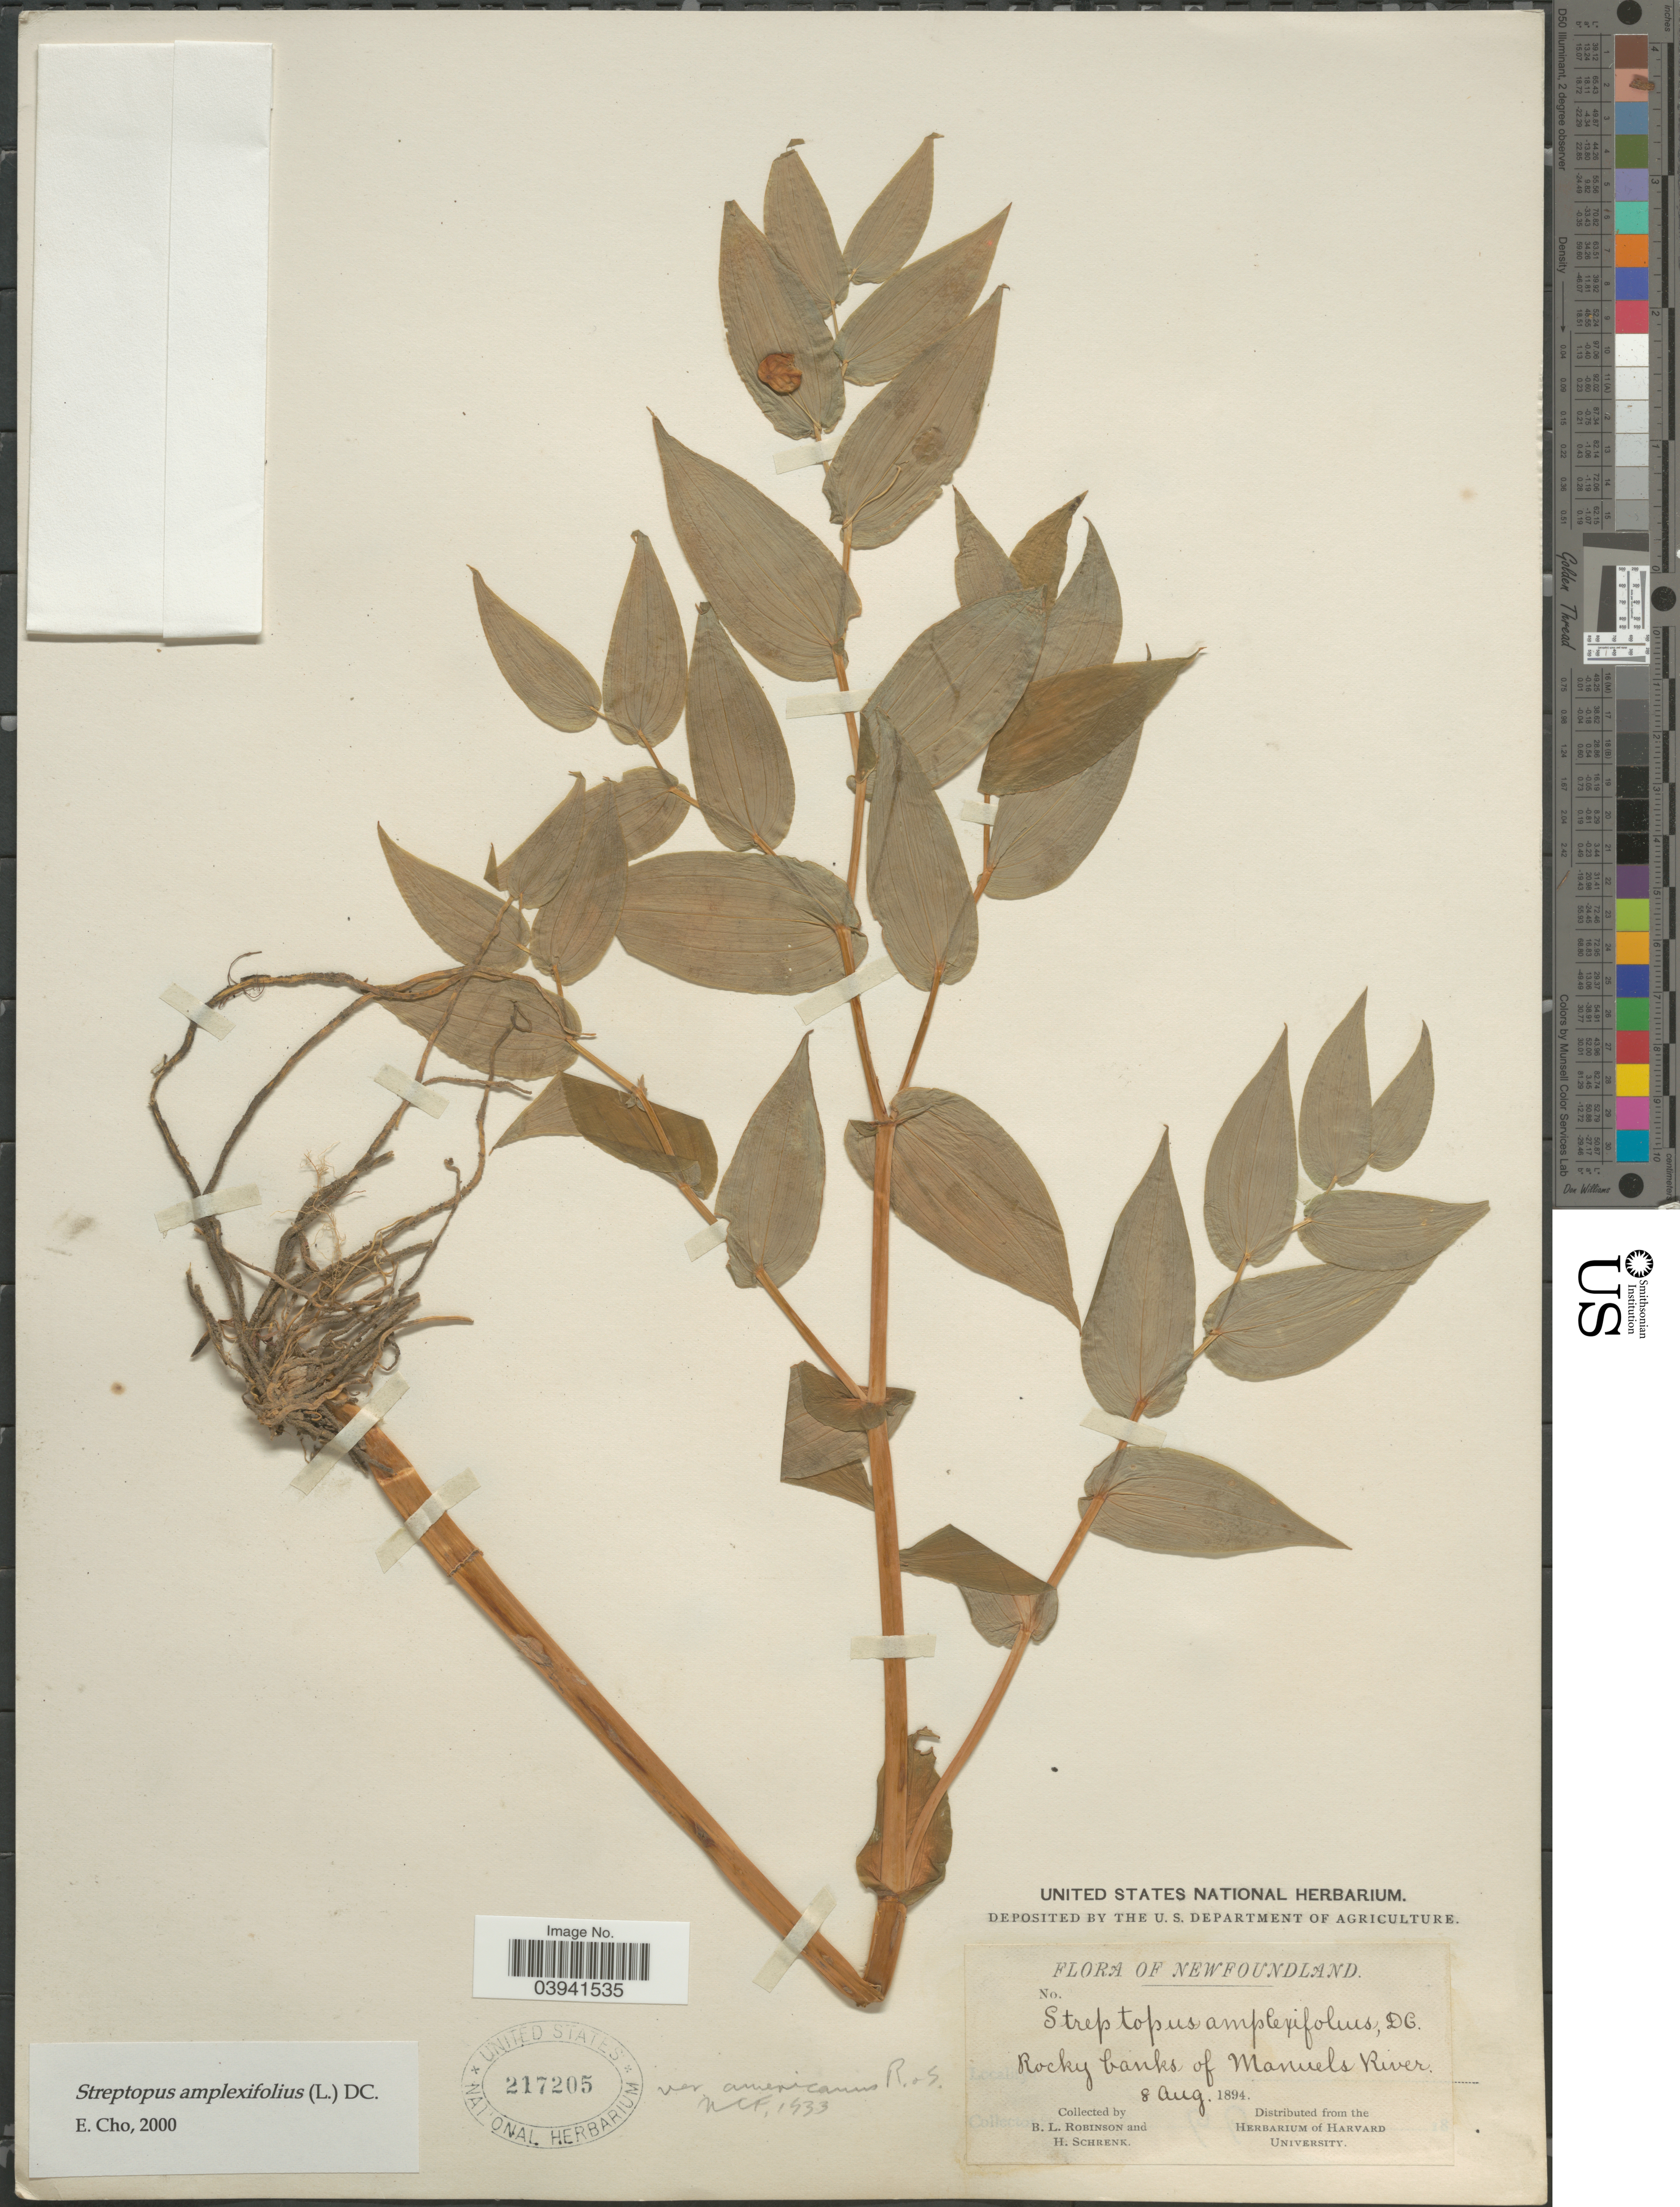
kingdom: Plantae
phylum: Tracheophyta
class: Liliopsida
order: Liliales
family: Liliaceae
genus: Streptopus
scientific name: Streptopus amplexifolius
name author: (L.) DC.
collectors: B. L. Robinson & H. Schrenk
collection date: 1894-08-08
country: Canada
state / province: Newfoundland and Labrador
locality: Rocky banks of Manuels River.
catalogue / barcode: US 217205